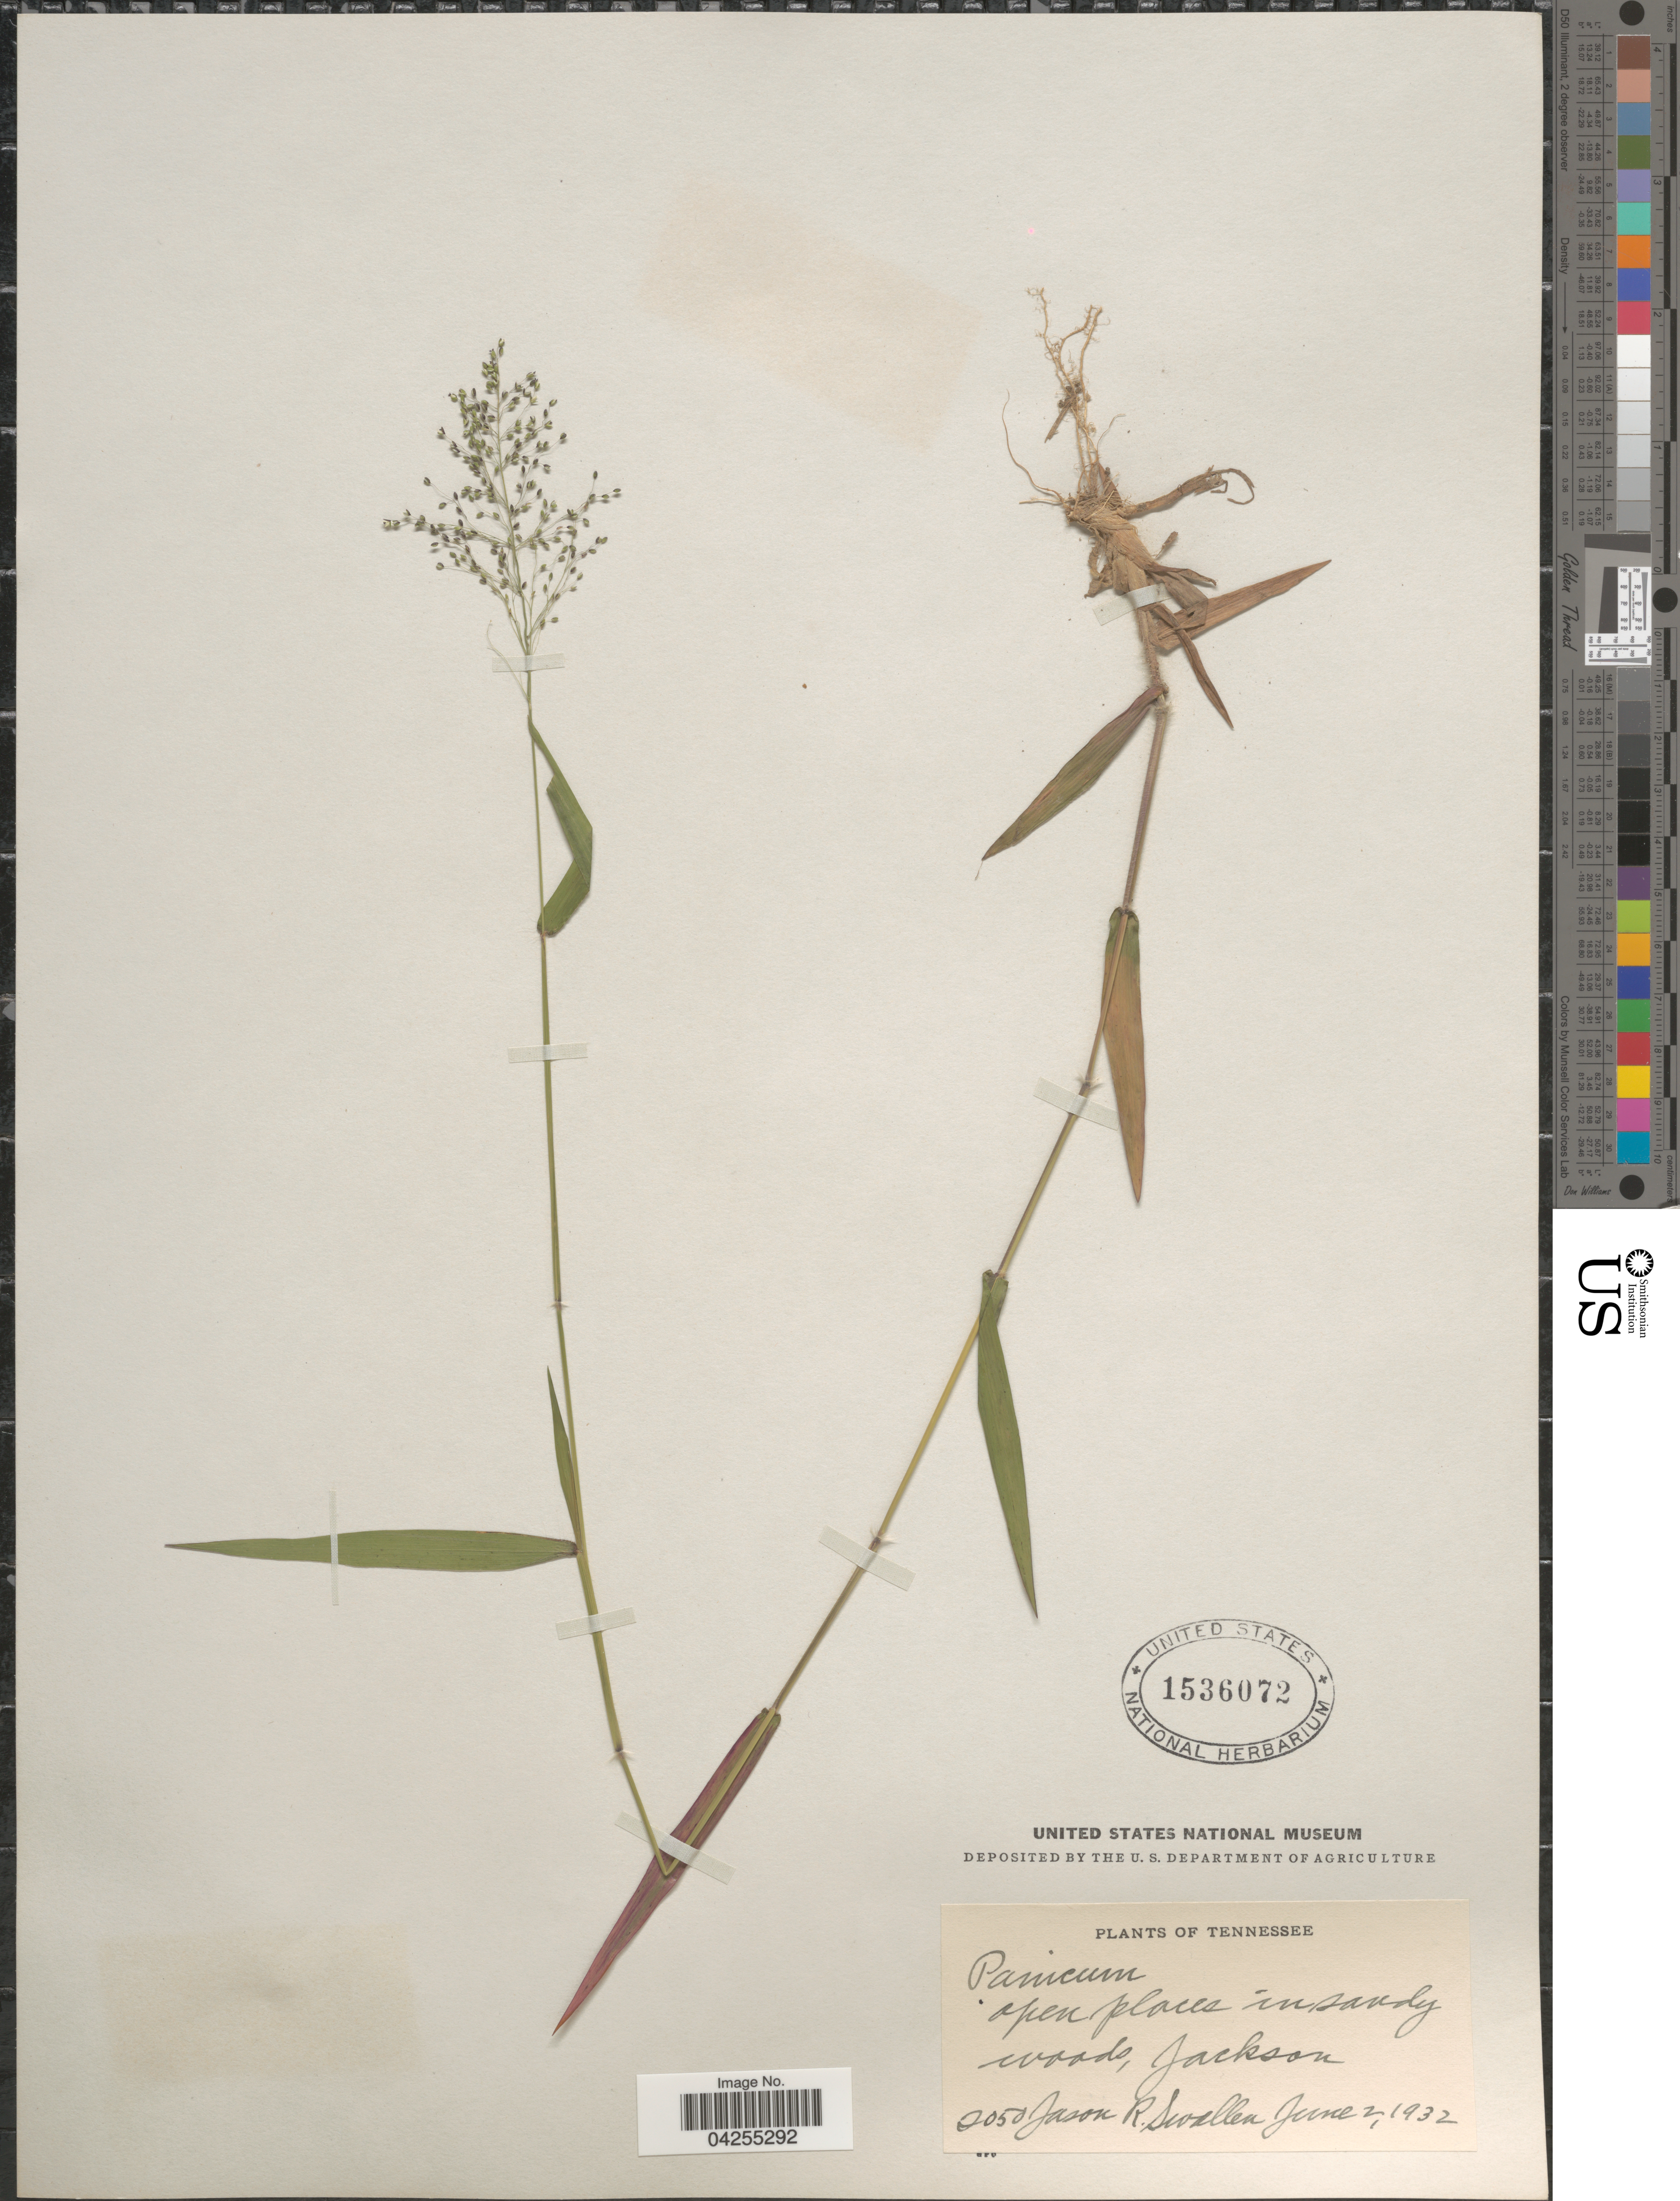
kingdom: Plantae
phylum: Tracheophyta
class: Liliopsida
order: Poales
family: Poaceae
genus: Dichanthelium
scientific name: Dichanthelium dichotomum var. dichotomum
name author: (L.) Gould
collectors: J. R. Swallen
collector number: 2050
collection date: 1932-06-02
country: United States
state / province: Tennessee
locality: Open places in sandy woods, Jackson.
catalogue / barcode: US 1536072